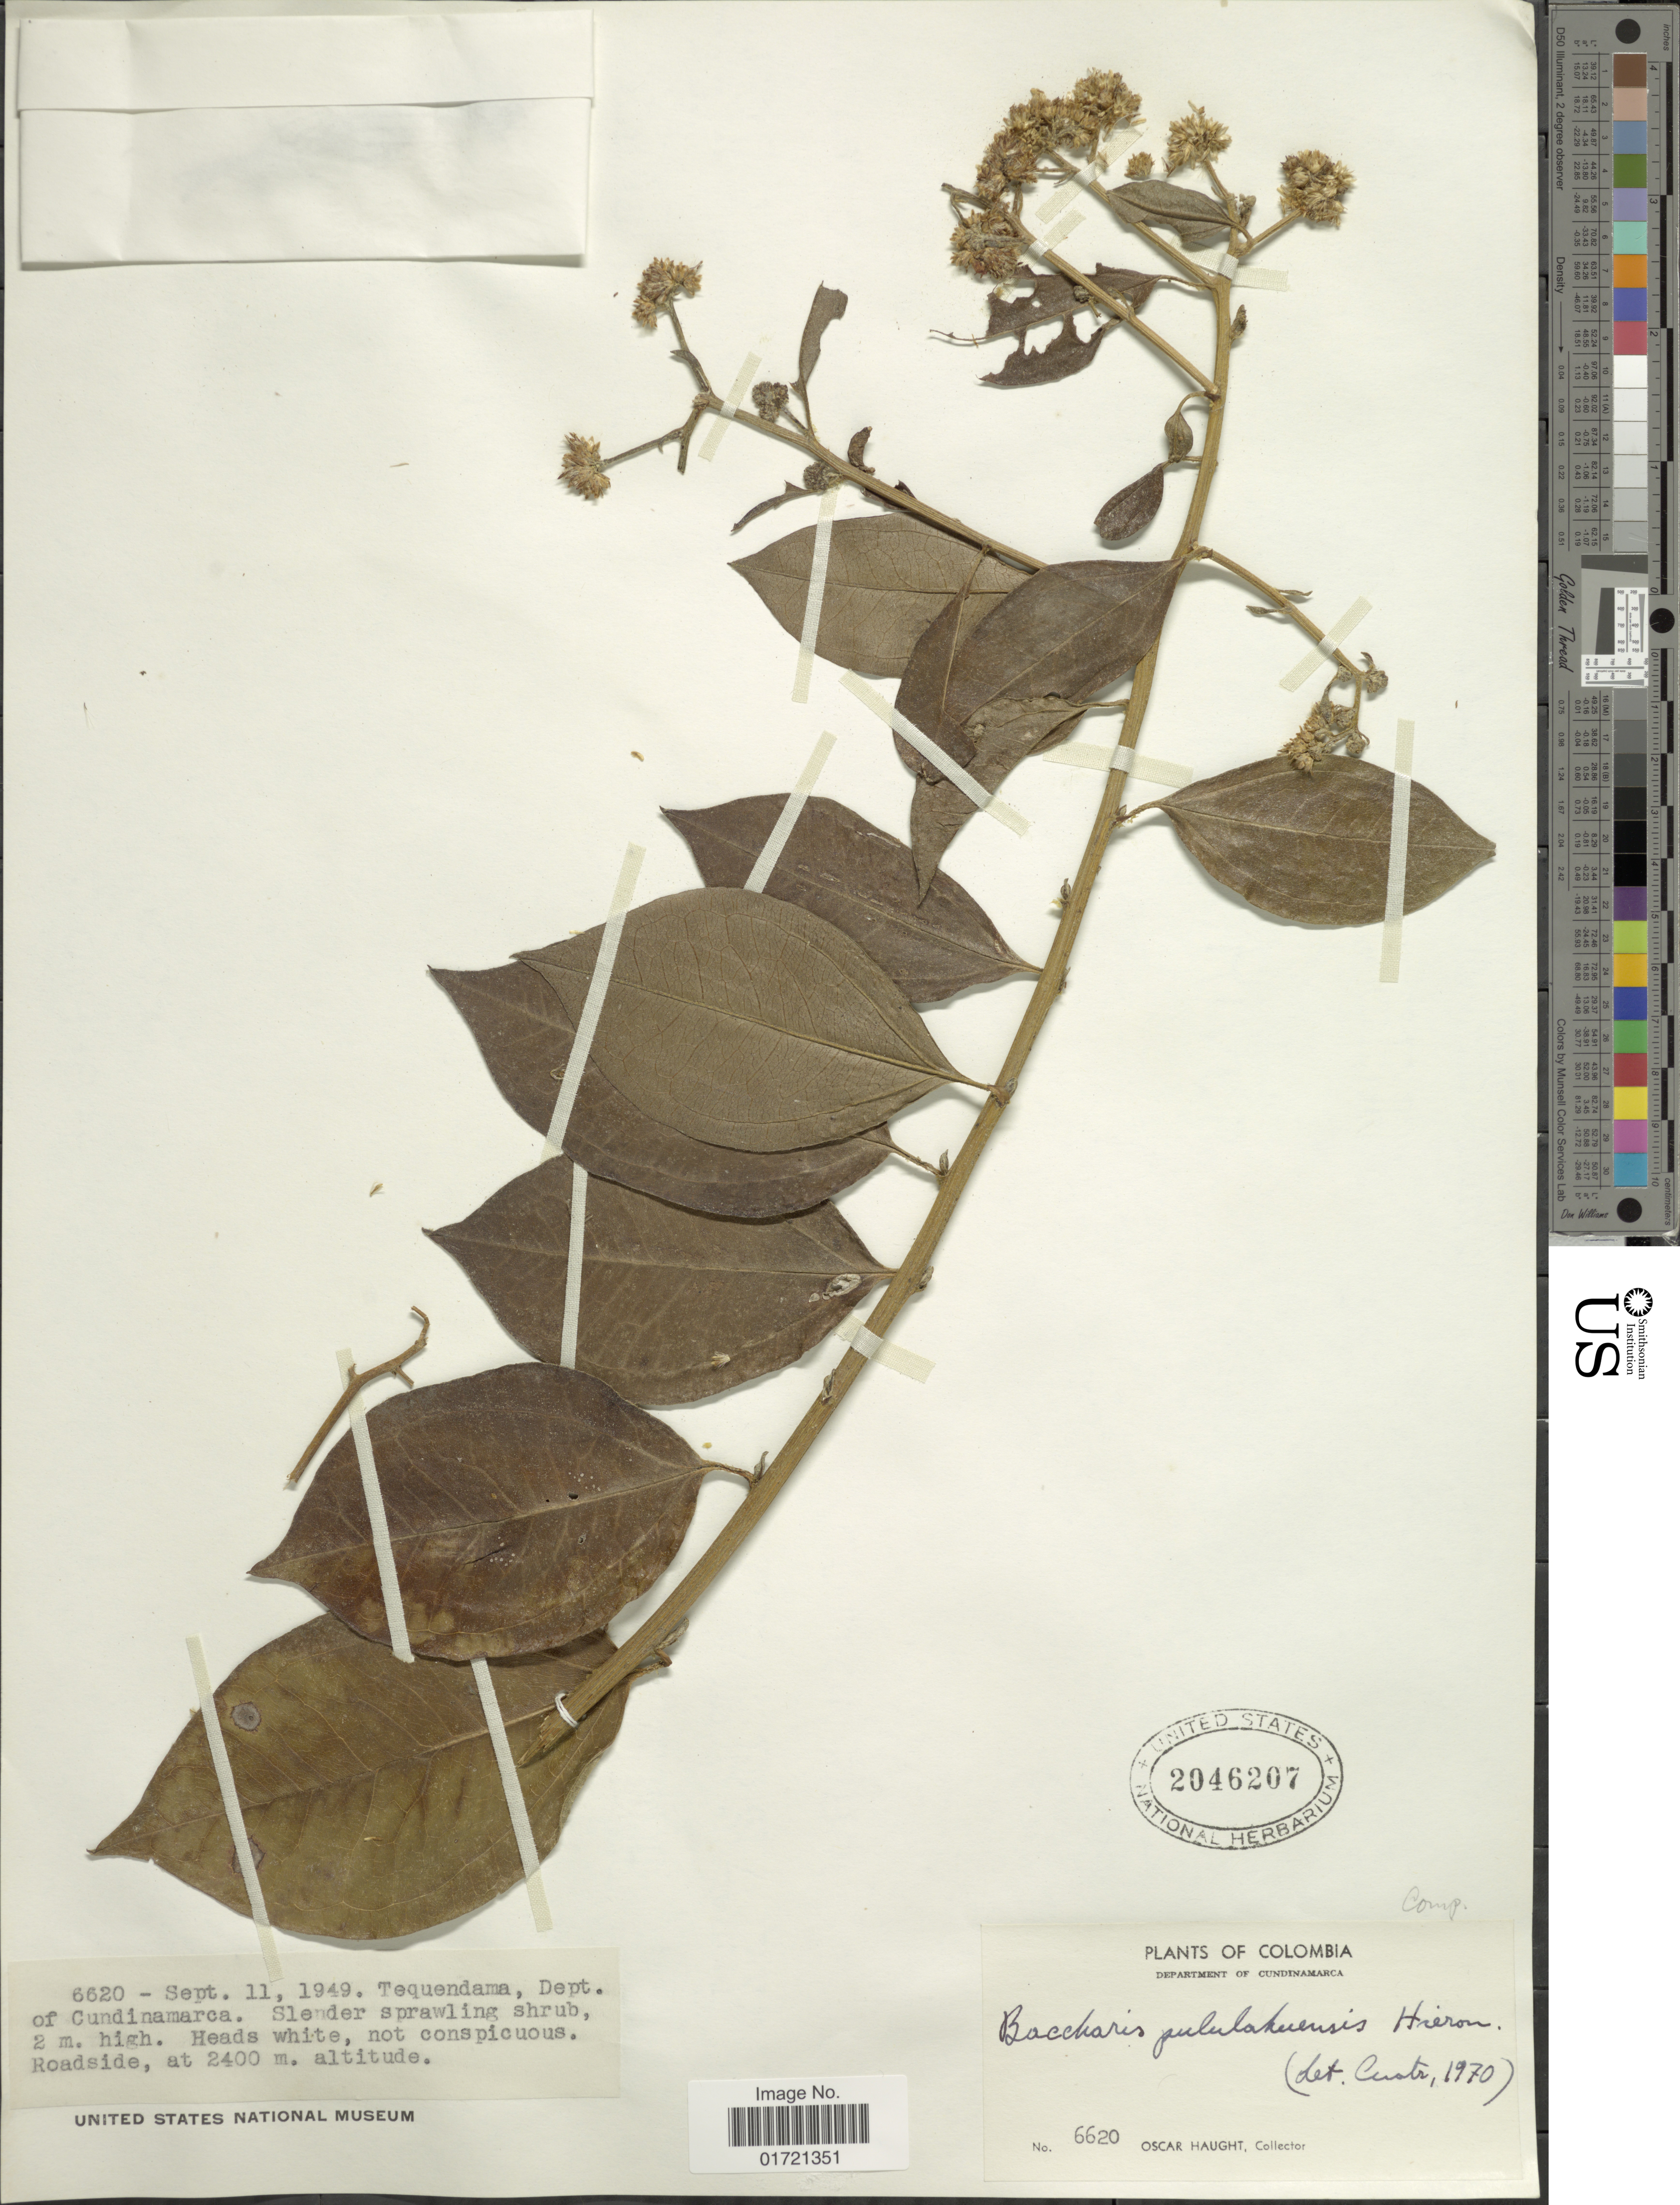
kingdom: Plantae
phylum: Tracheophyta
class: Magnoliopsida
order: Asterales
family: Asteraceae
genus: Baccharis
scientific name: Baccharis pululahuensis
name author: Hieron.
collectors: O. L. Haught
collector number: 6620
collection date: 1949-09-11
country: Colombia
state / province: Cundinamarca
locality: Department of Cundinamarca. Tequendama.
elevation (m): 2400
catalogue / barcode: US 2046207